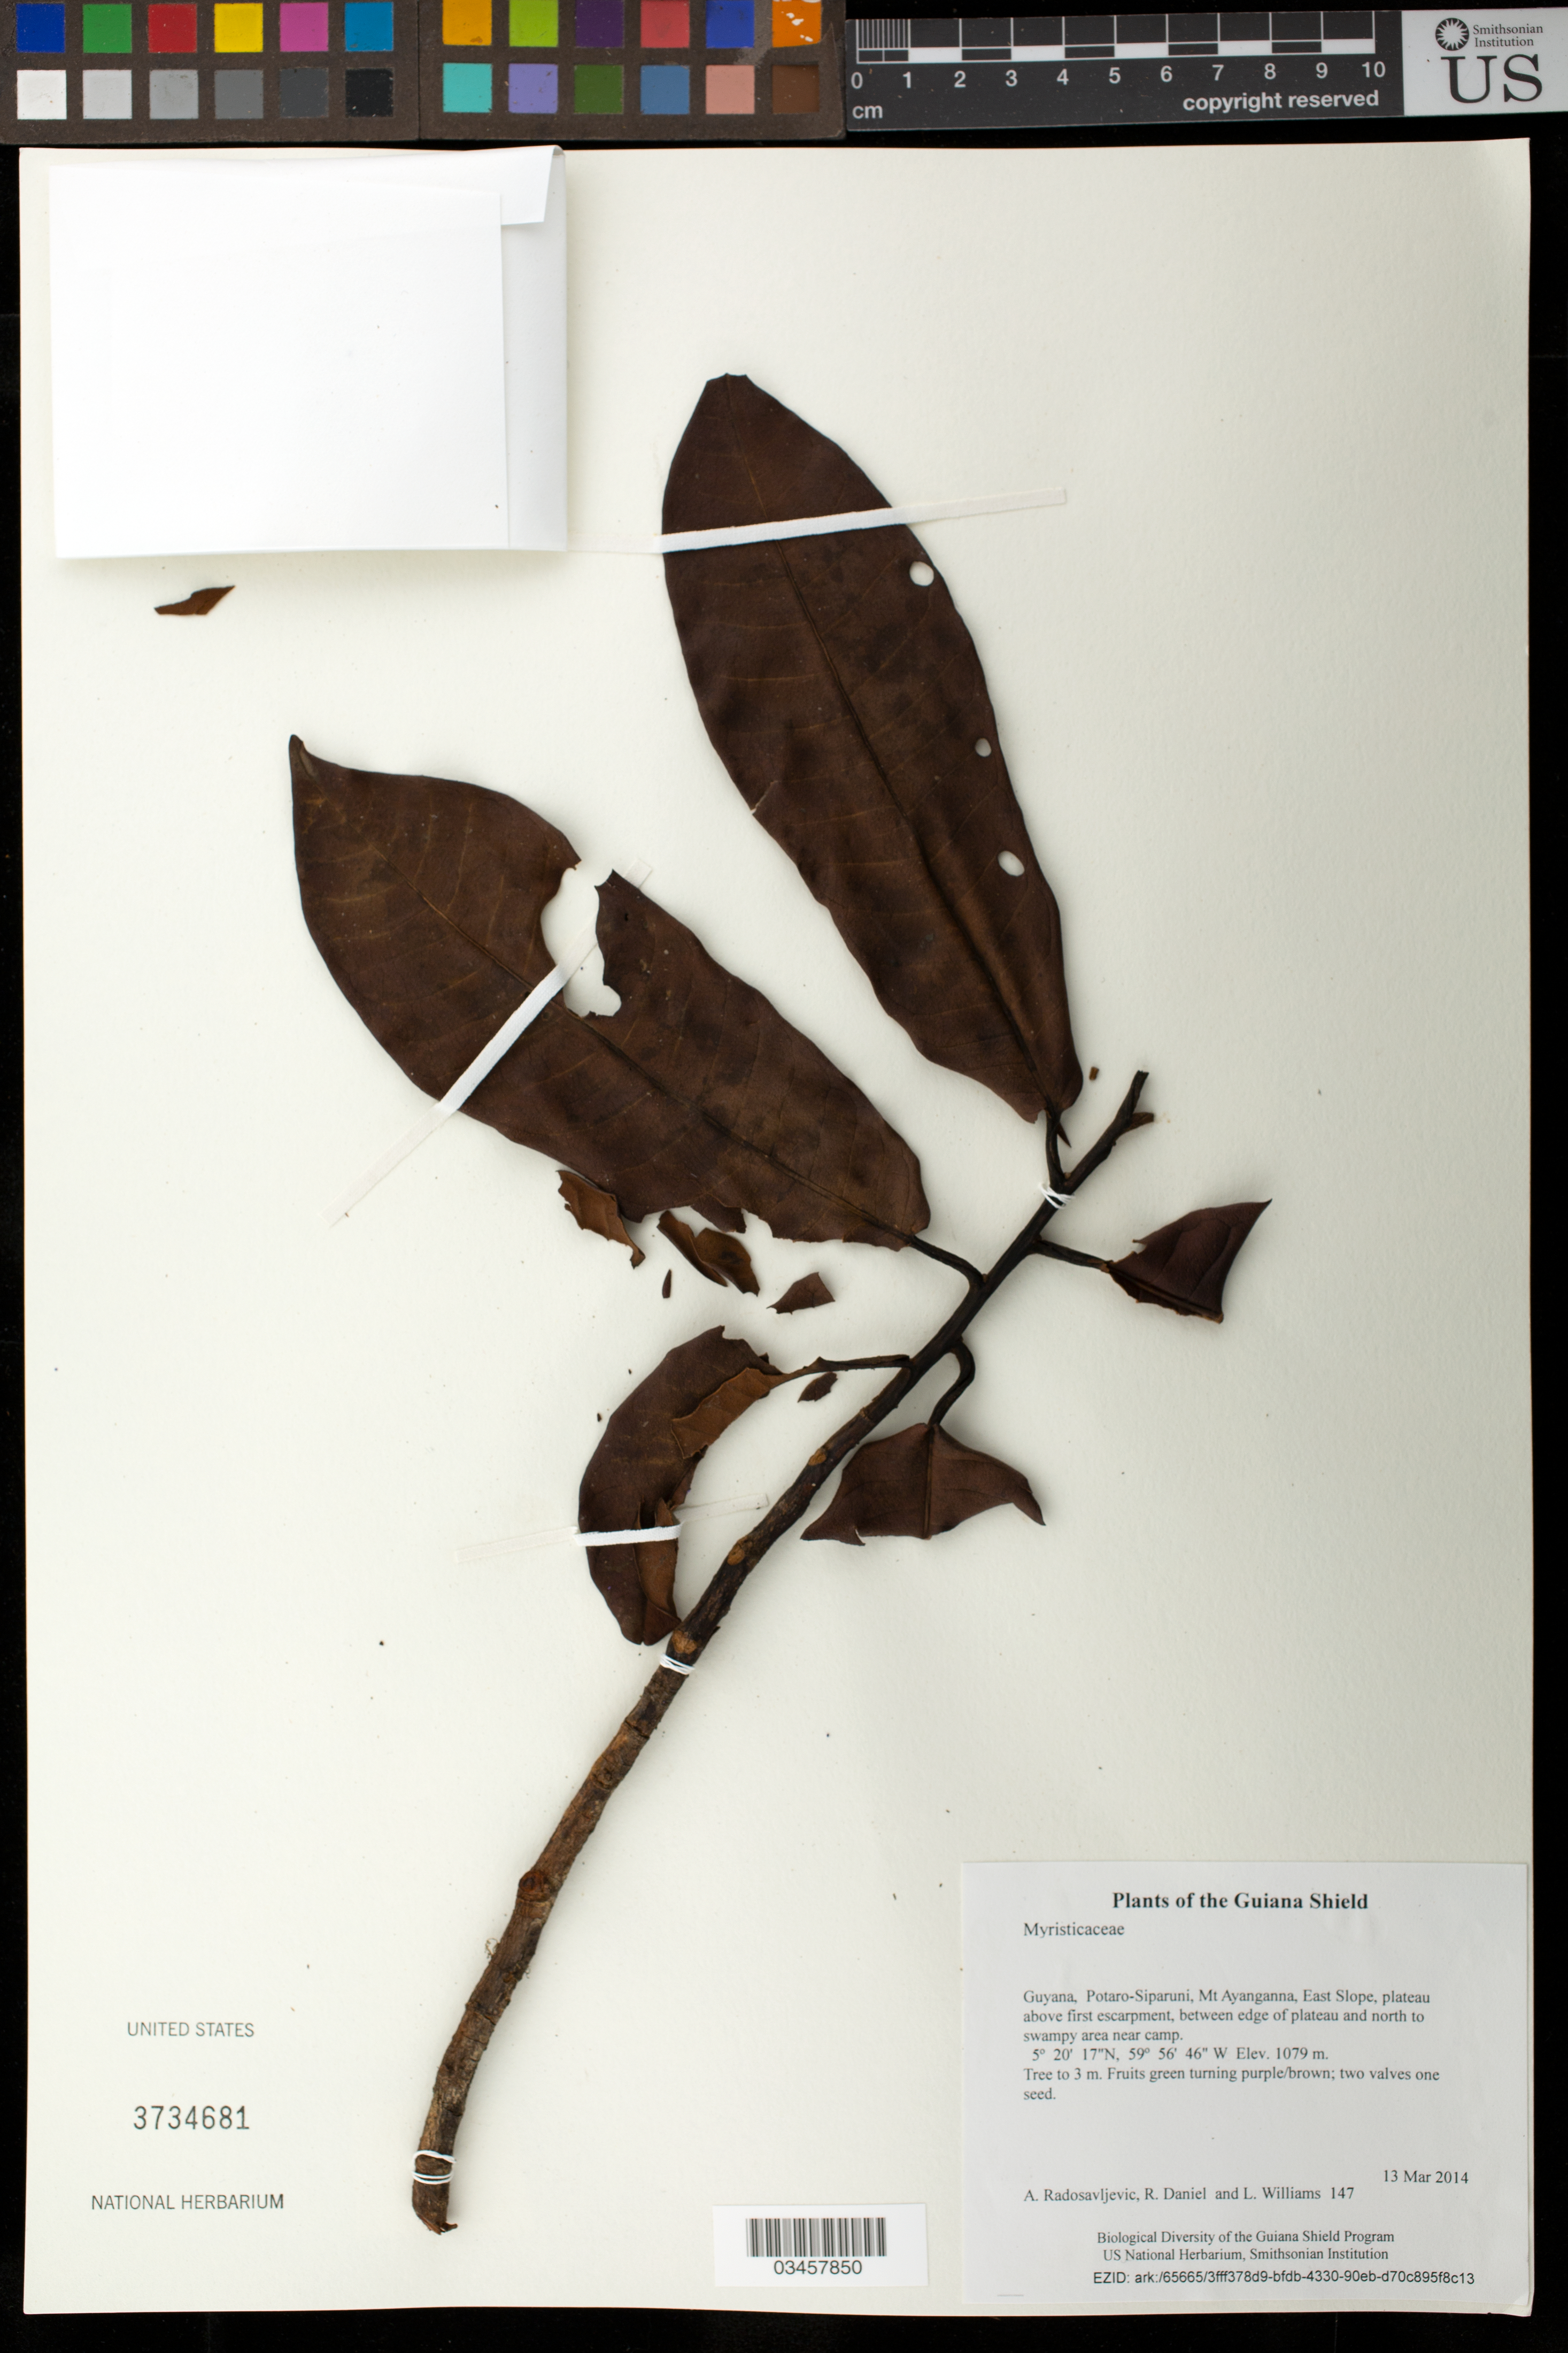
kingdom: Plantae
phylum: Tracheophyta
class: Magnoliopsida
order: Magnoliales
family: Myristicaceae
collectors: A. Radosavljevic, R. Daniel & L. Williams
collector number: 147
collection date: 2014-03-13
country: Guyana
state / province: Potaro-Siparuni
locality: Mt Ayanganna, East Slope, plateau above first escarpment, between edge of plateau and north to swampy area near camp.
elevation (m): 1079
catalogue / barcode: US 3734681